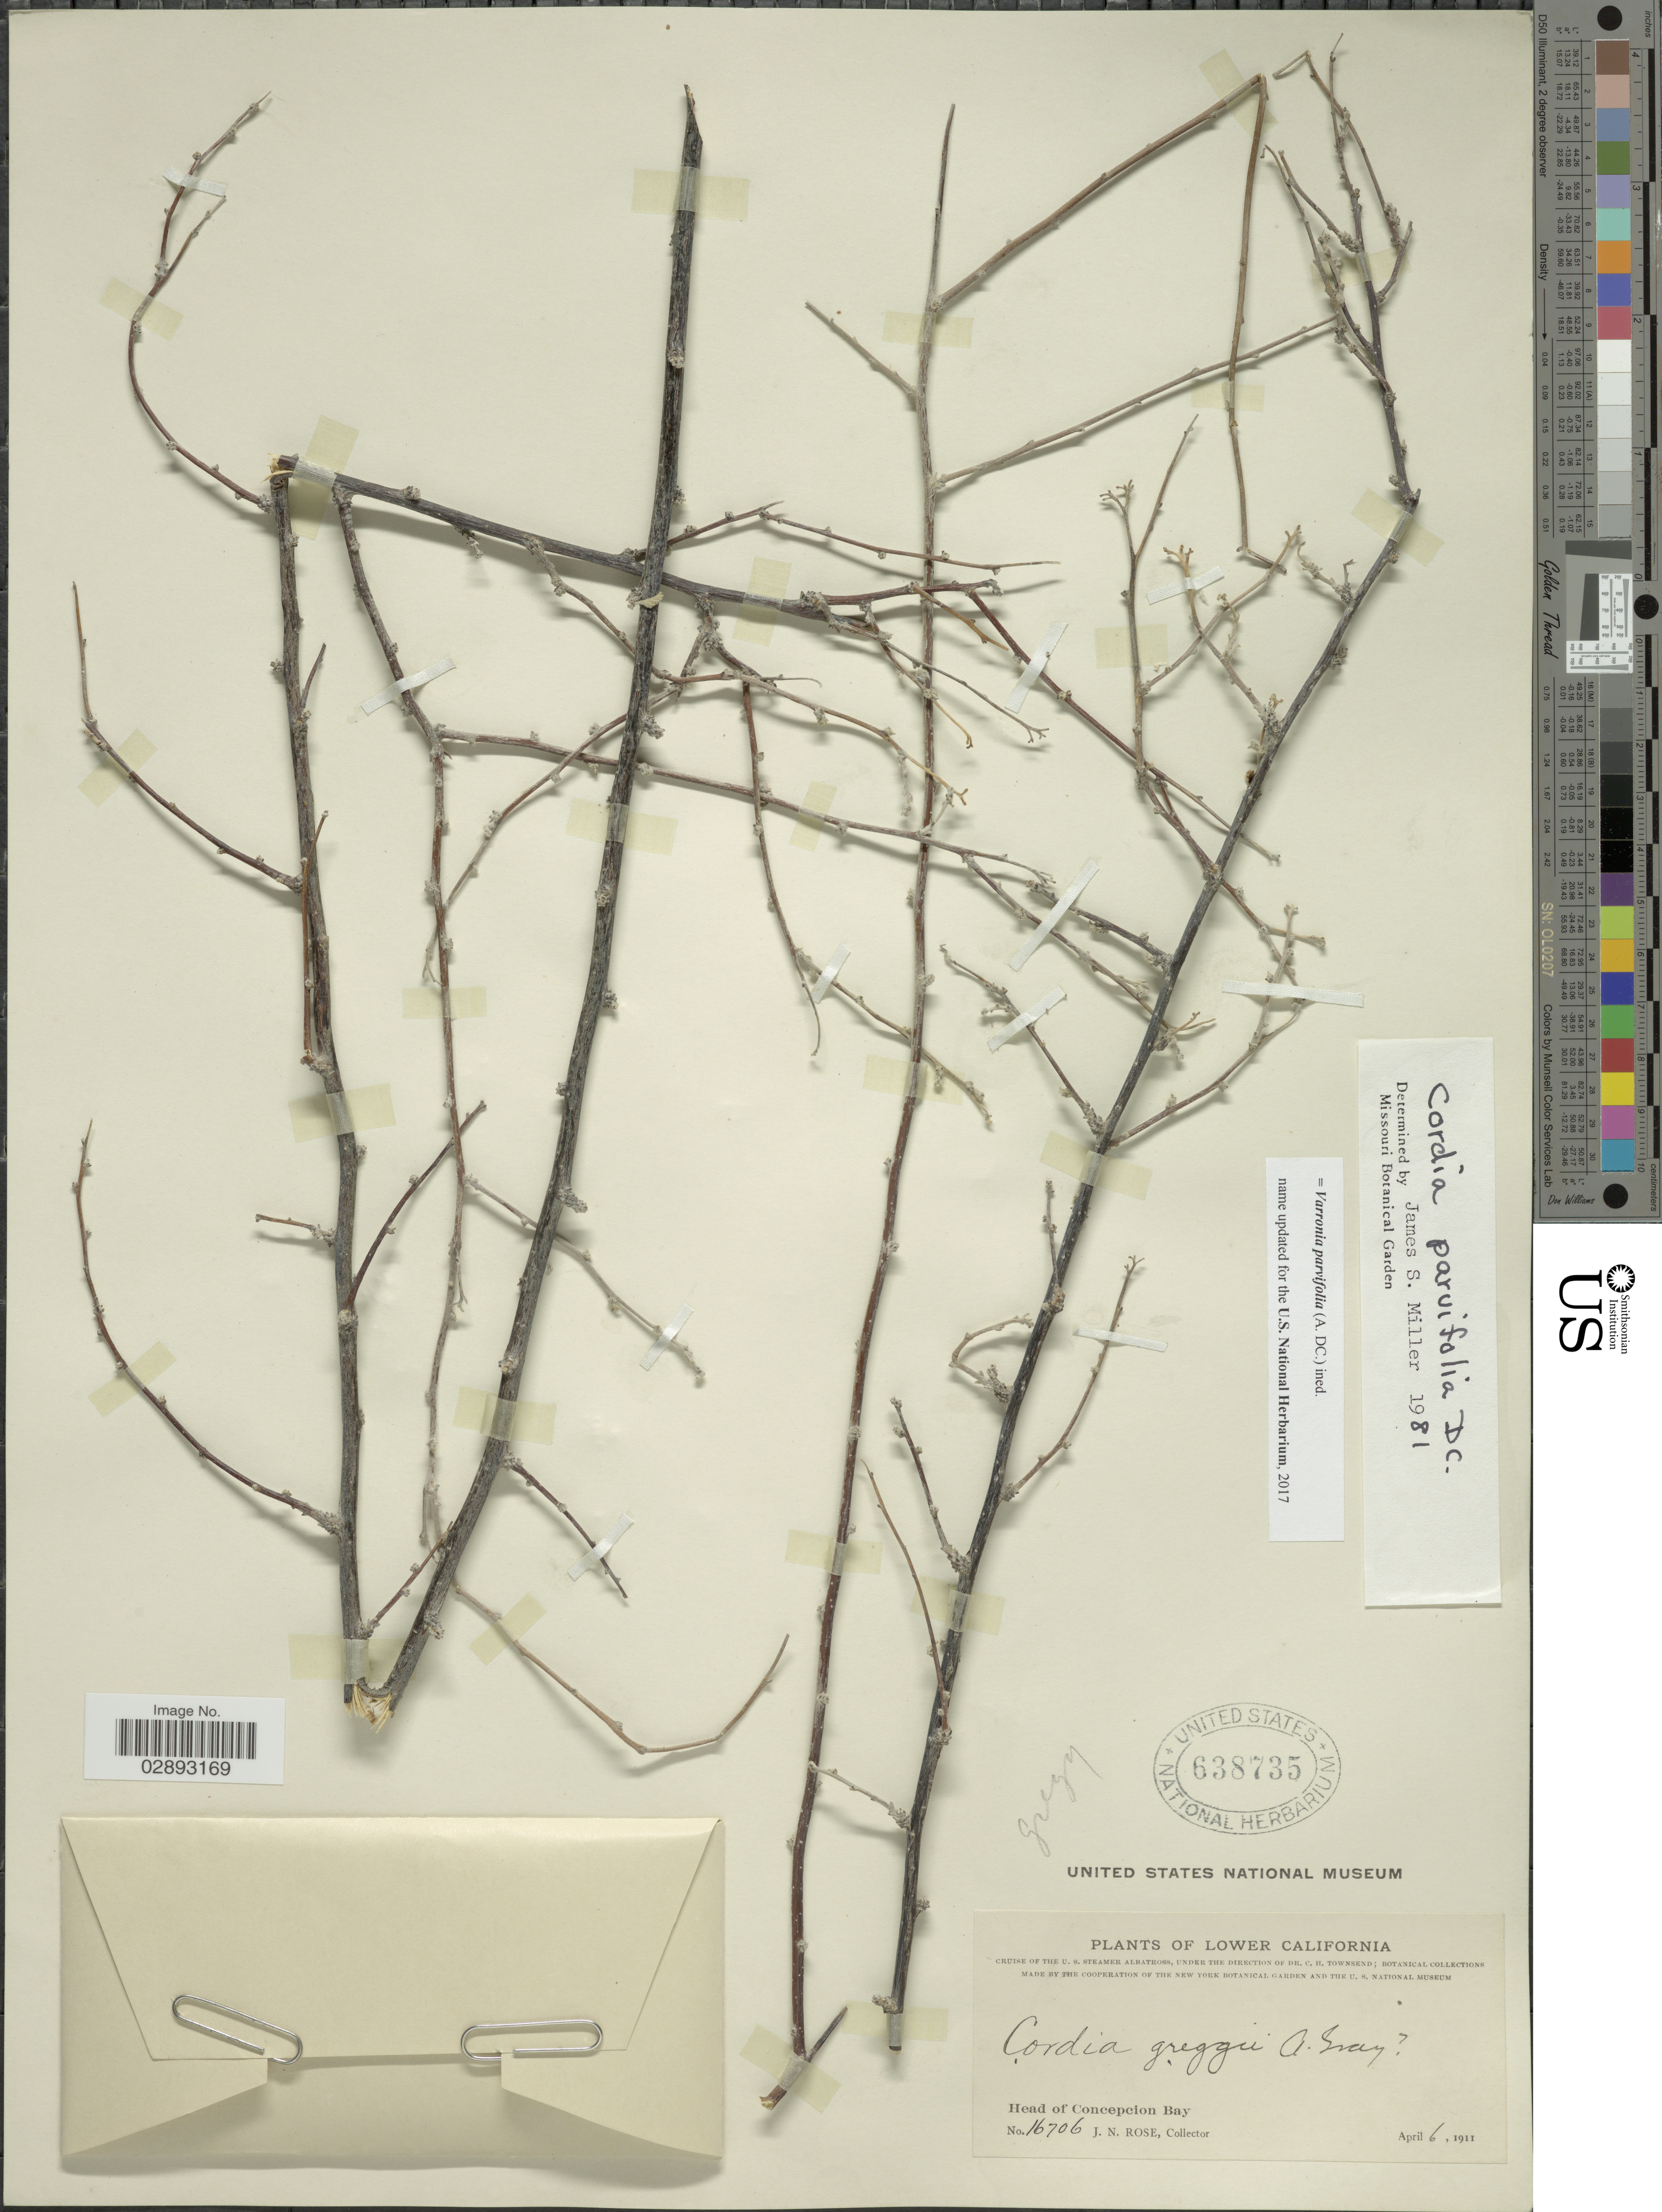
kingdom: Plantae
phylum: Tracheophyta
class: Magnoliopsida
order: Boraginales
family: Cordiaceae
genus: Varronia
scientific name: Varronia parvifolia (A. DC.) ined.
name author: (A. DC.)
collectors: J. N. Rose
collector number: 16706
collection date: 1911-04-06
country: Mexico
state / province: Baja California Sur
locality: Lower California. Head of Concepcion Bay.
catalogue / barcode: US 638735